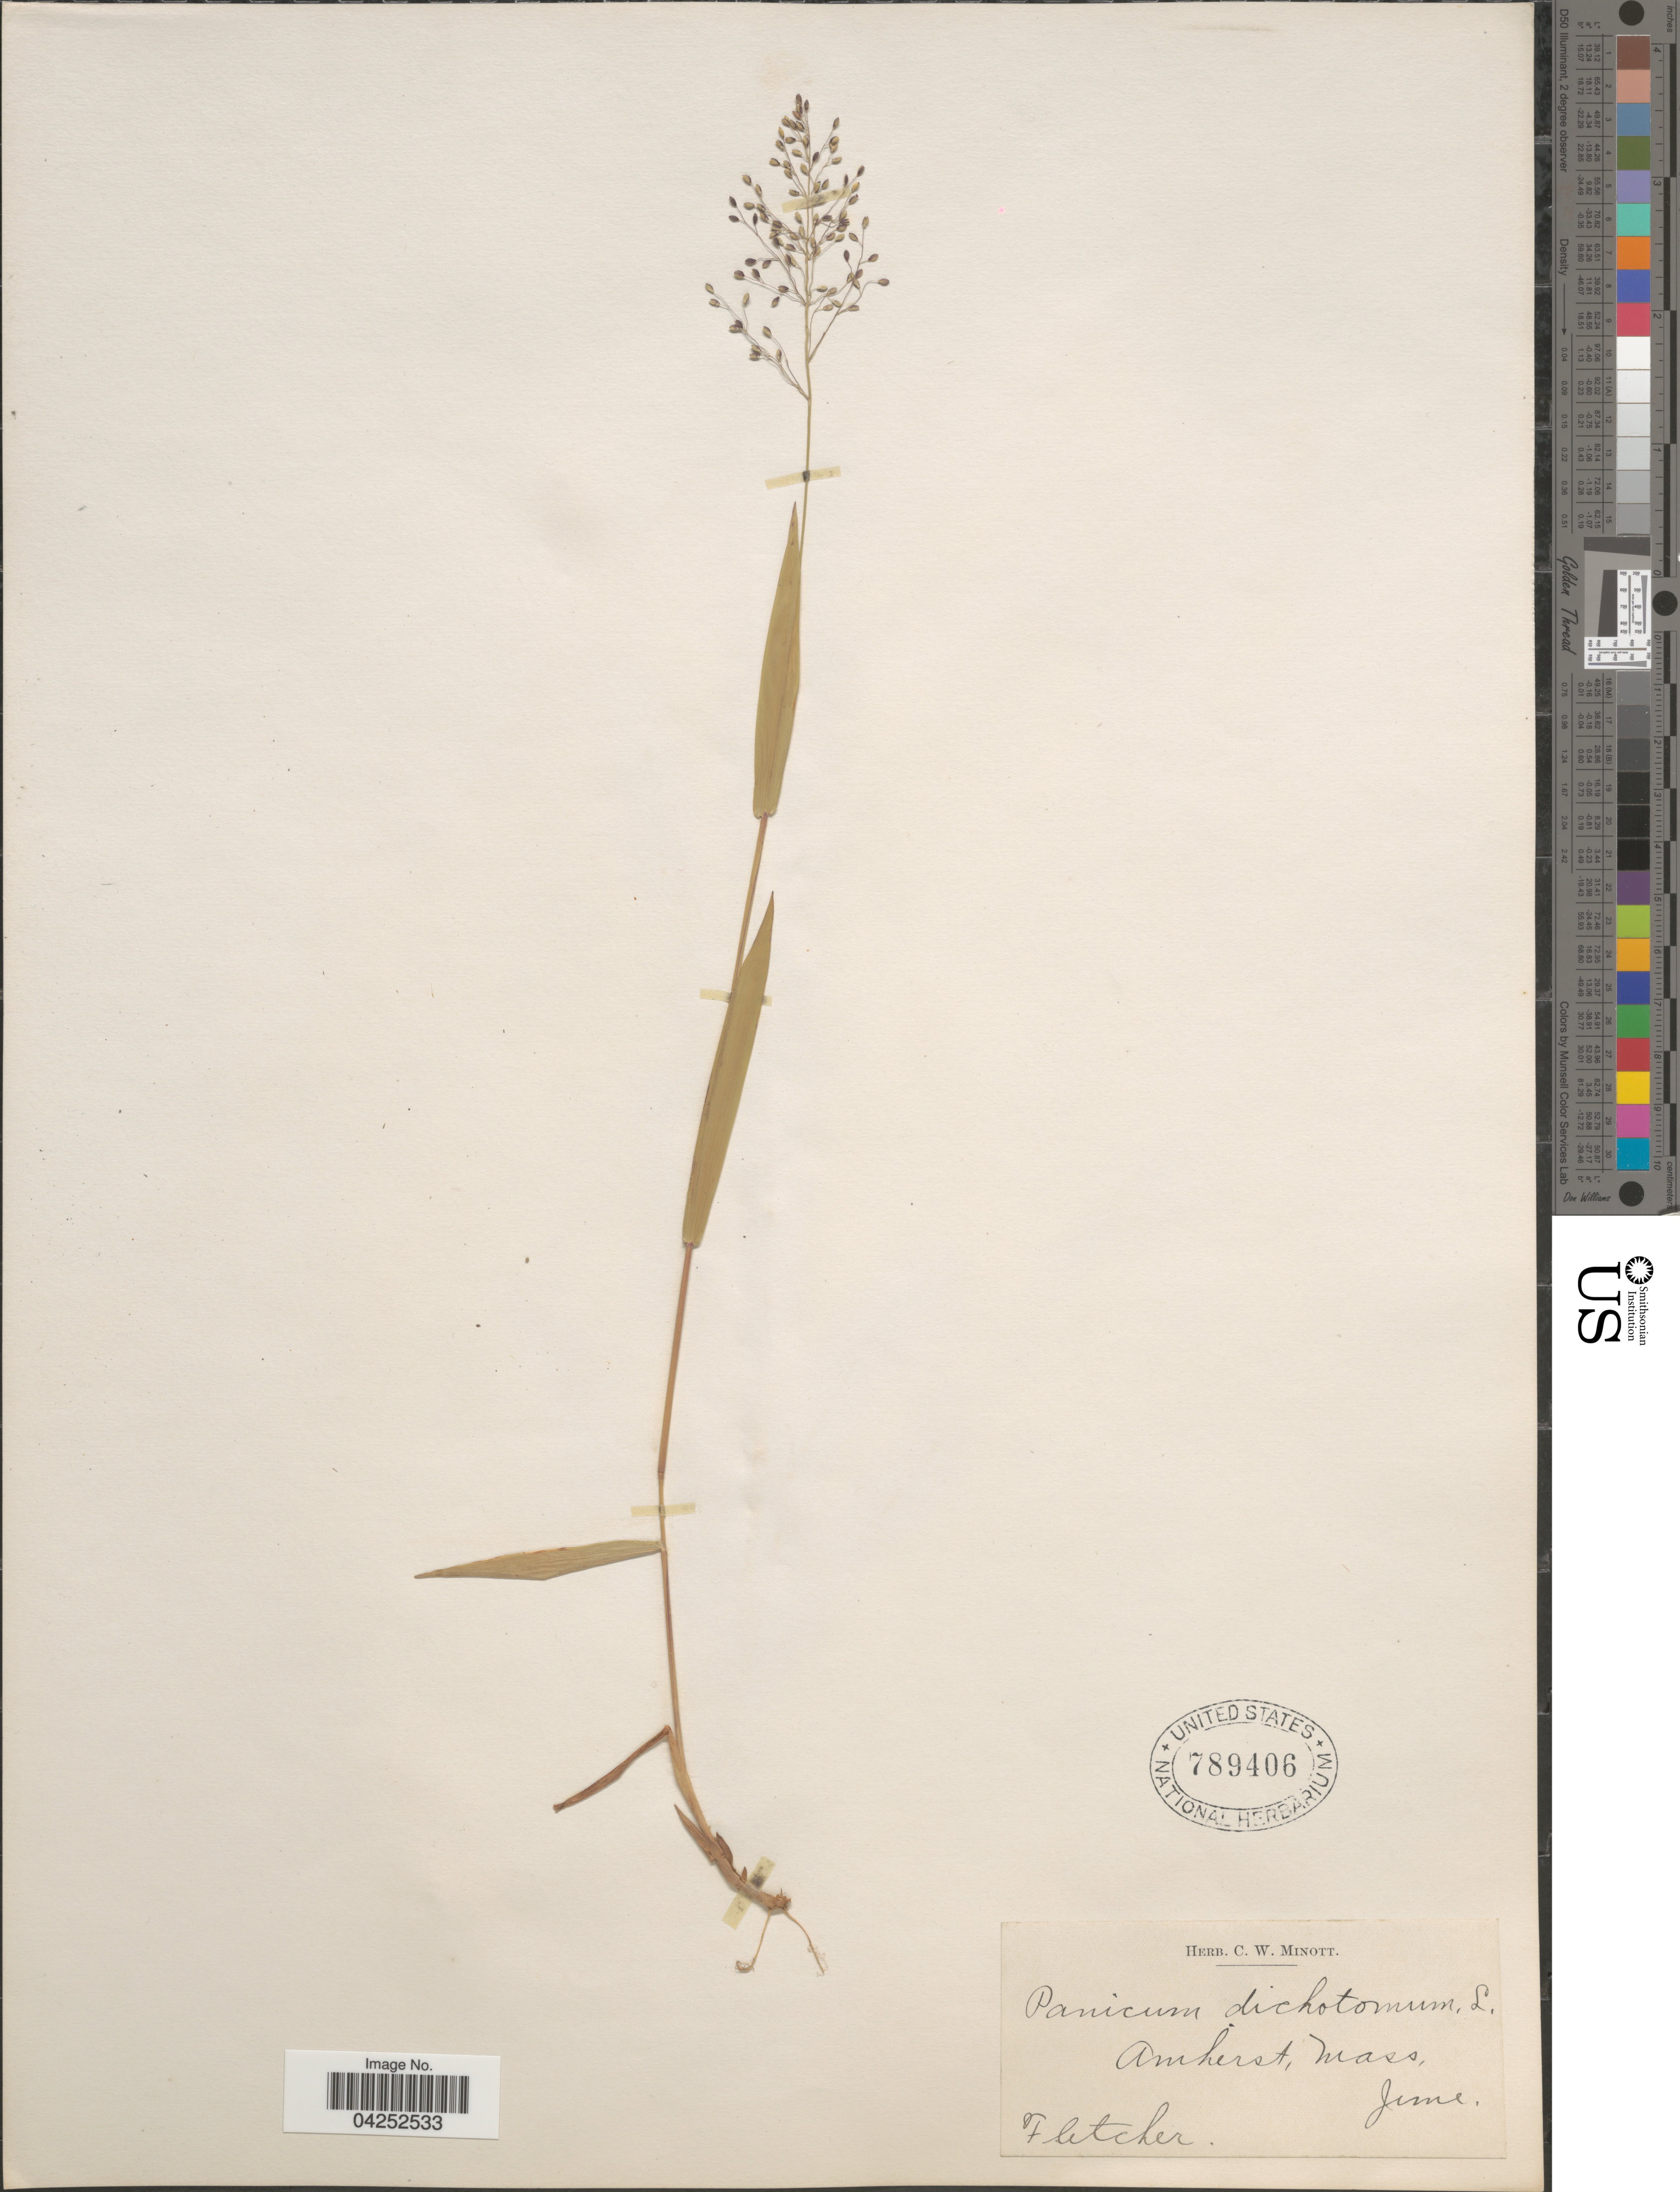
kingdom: Plantae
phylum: Tracheophyta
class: Liliopsida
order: Poales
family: Poaceae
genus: Dichanthelium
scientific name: Dichanthelium boreale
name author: (Nash) Freckmann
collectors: -. Fletcher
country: United States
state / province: Massachusetts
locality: Amherst.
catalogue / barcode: US 789406